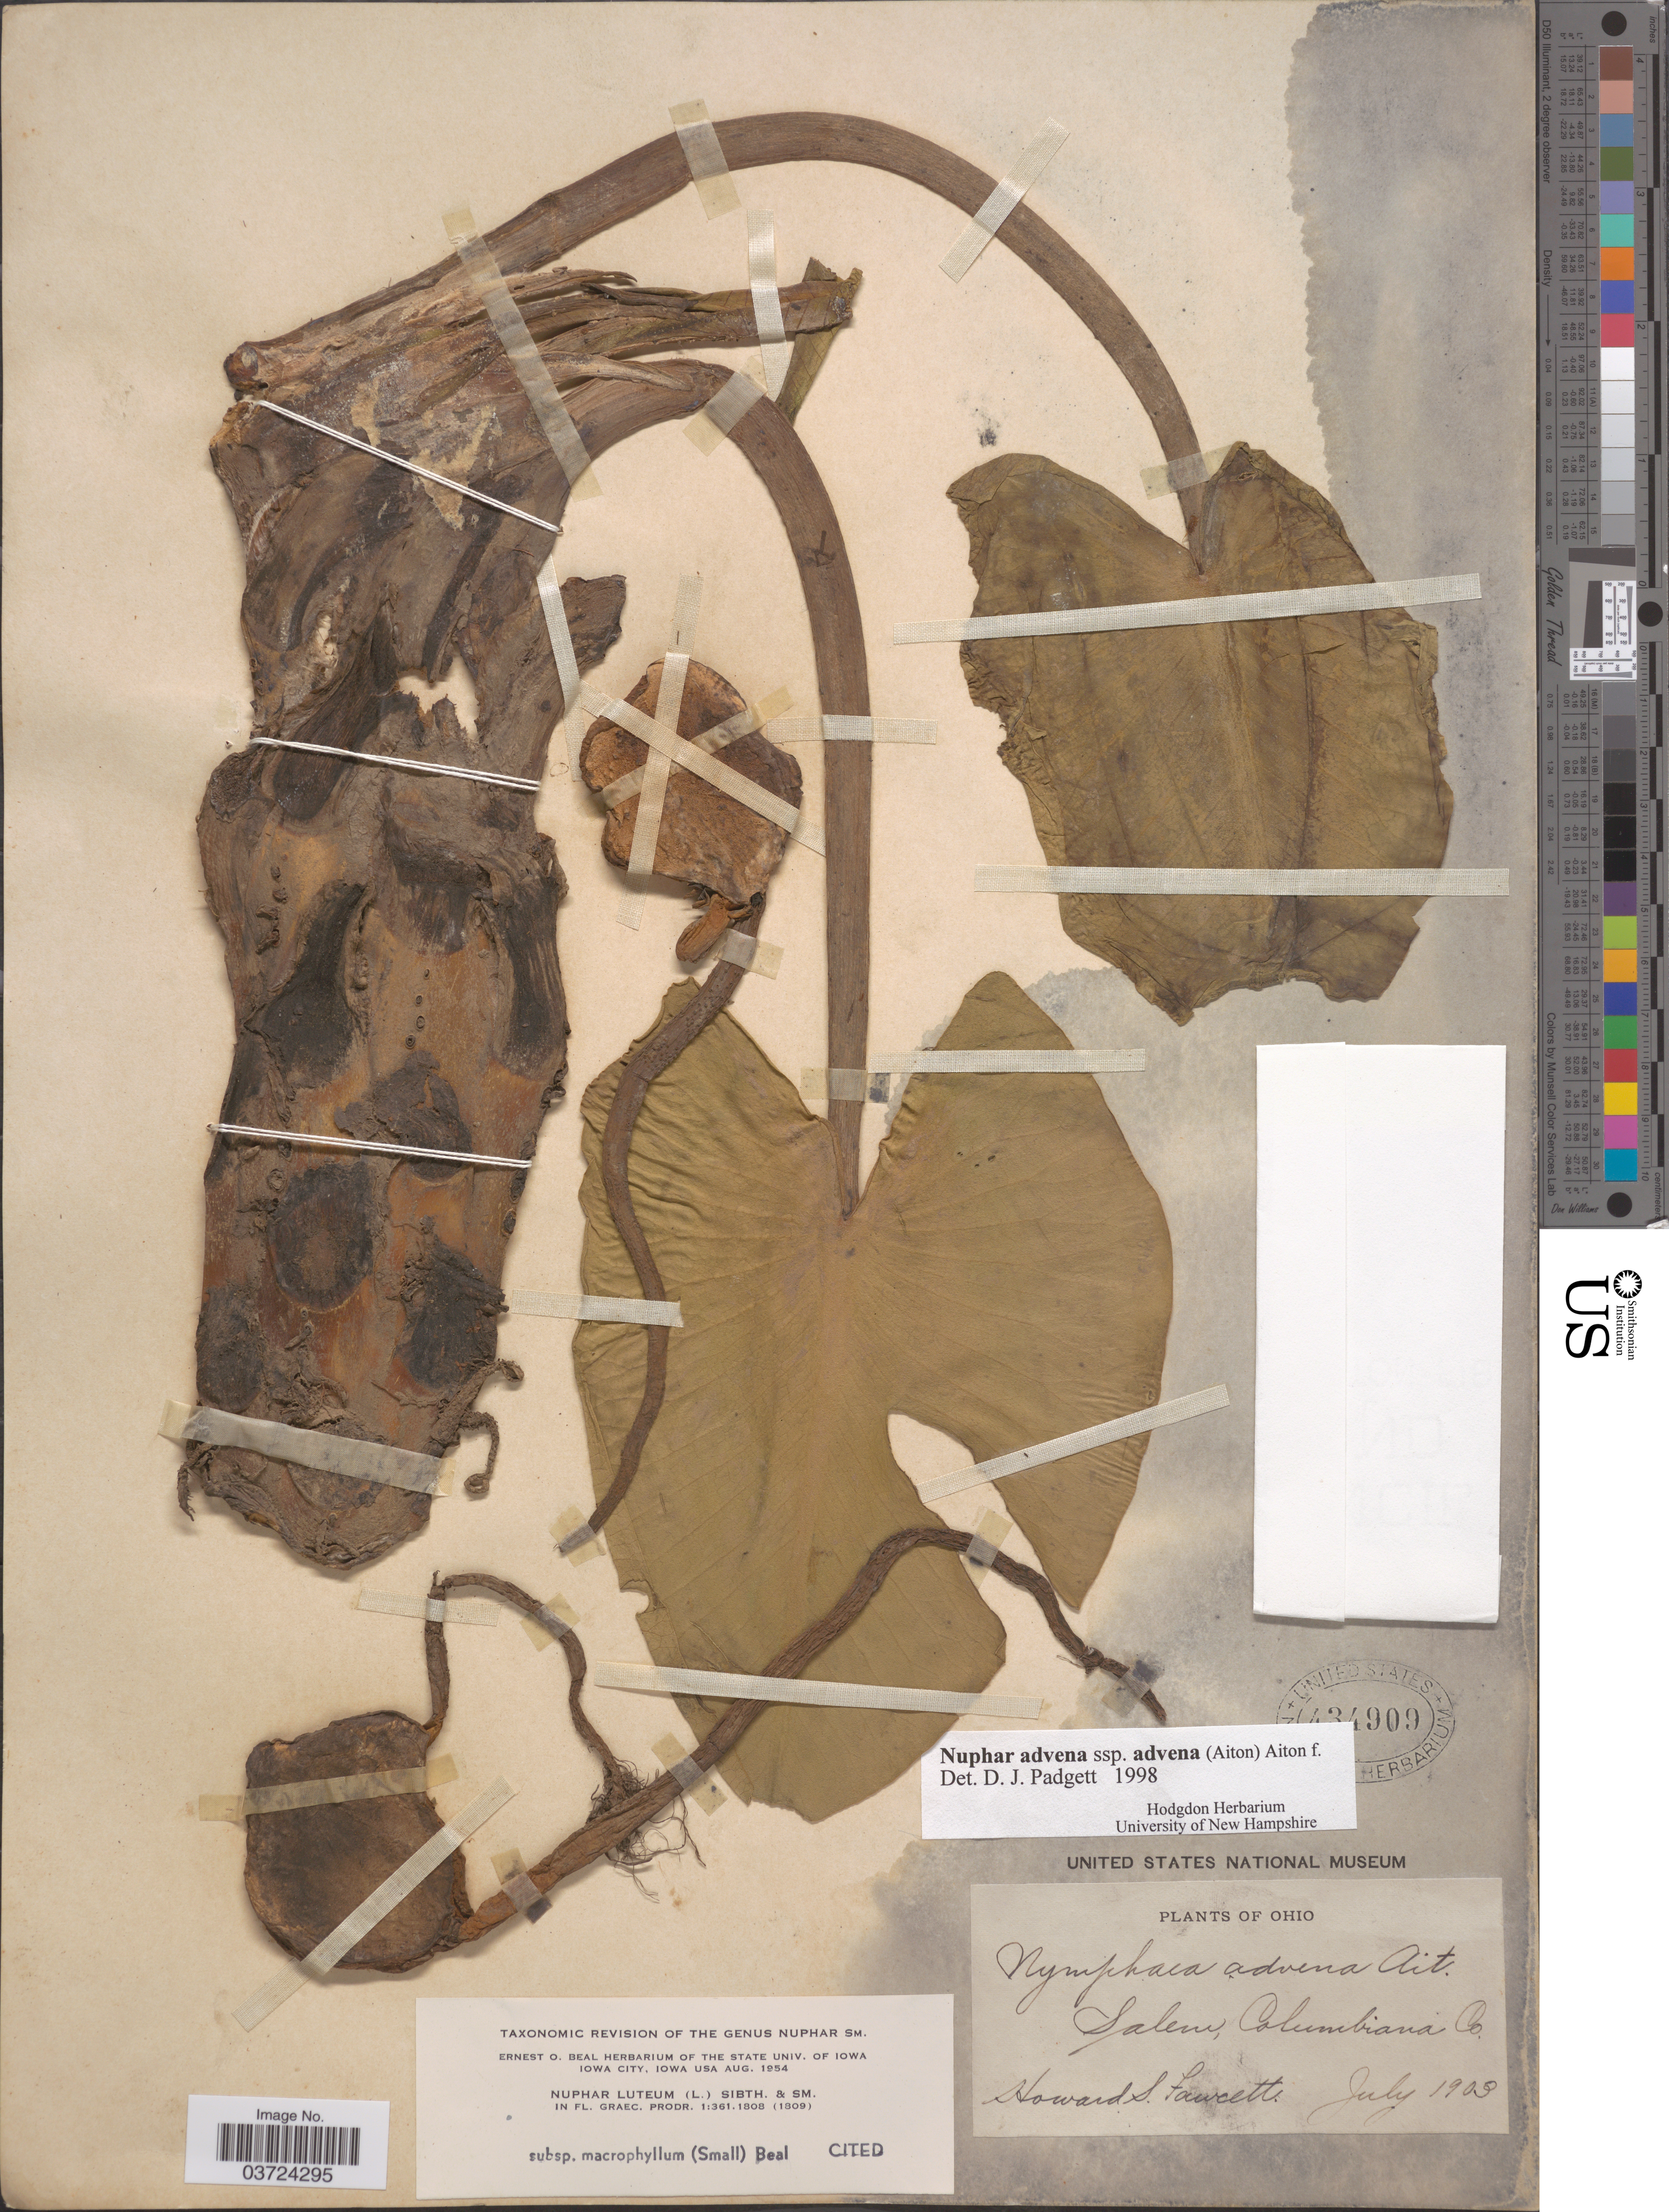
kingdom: Plantae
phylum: Tracheophyta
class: Magnoliopsida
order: Nymphaeales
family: Nymphaeaceae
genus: Nuphar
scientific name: Nuphar advena subsp. advena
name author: (Aiton) W.T. Aiton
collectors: H. Fawcett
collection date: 1903-07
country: United States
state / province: Ohio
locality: Salem, Columbiana Co.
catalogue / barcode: US 434909